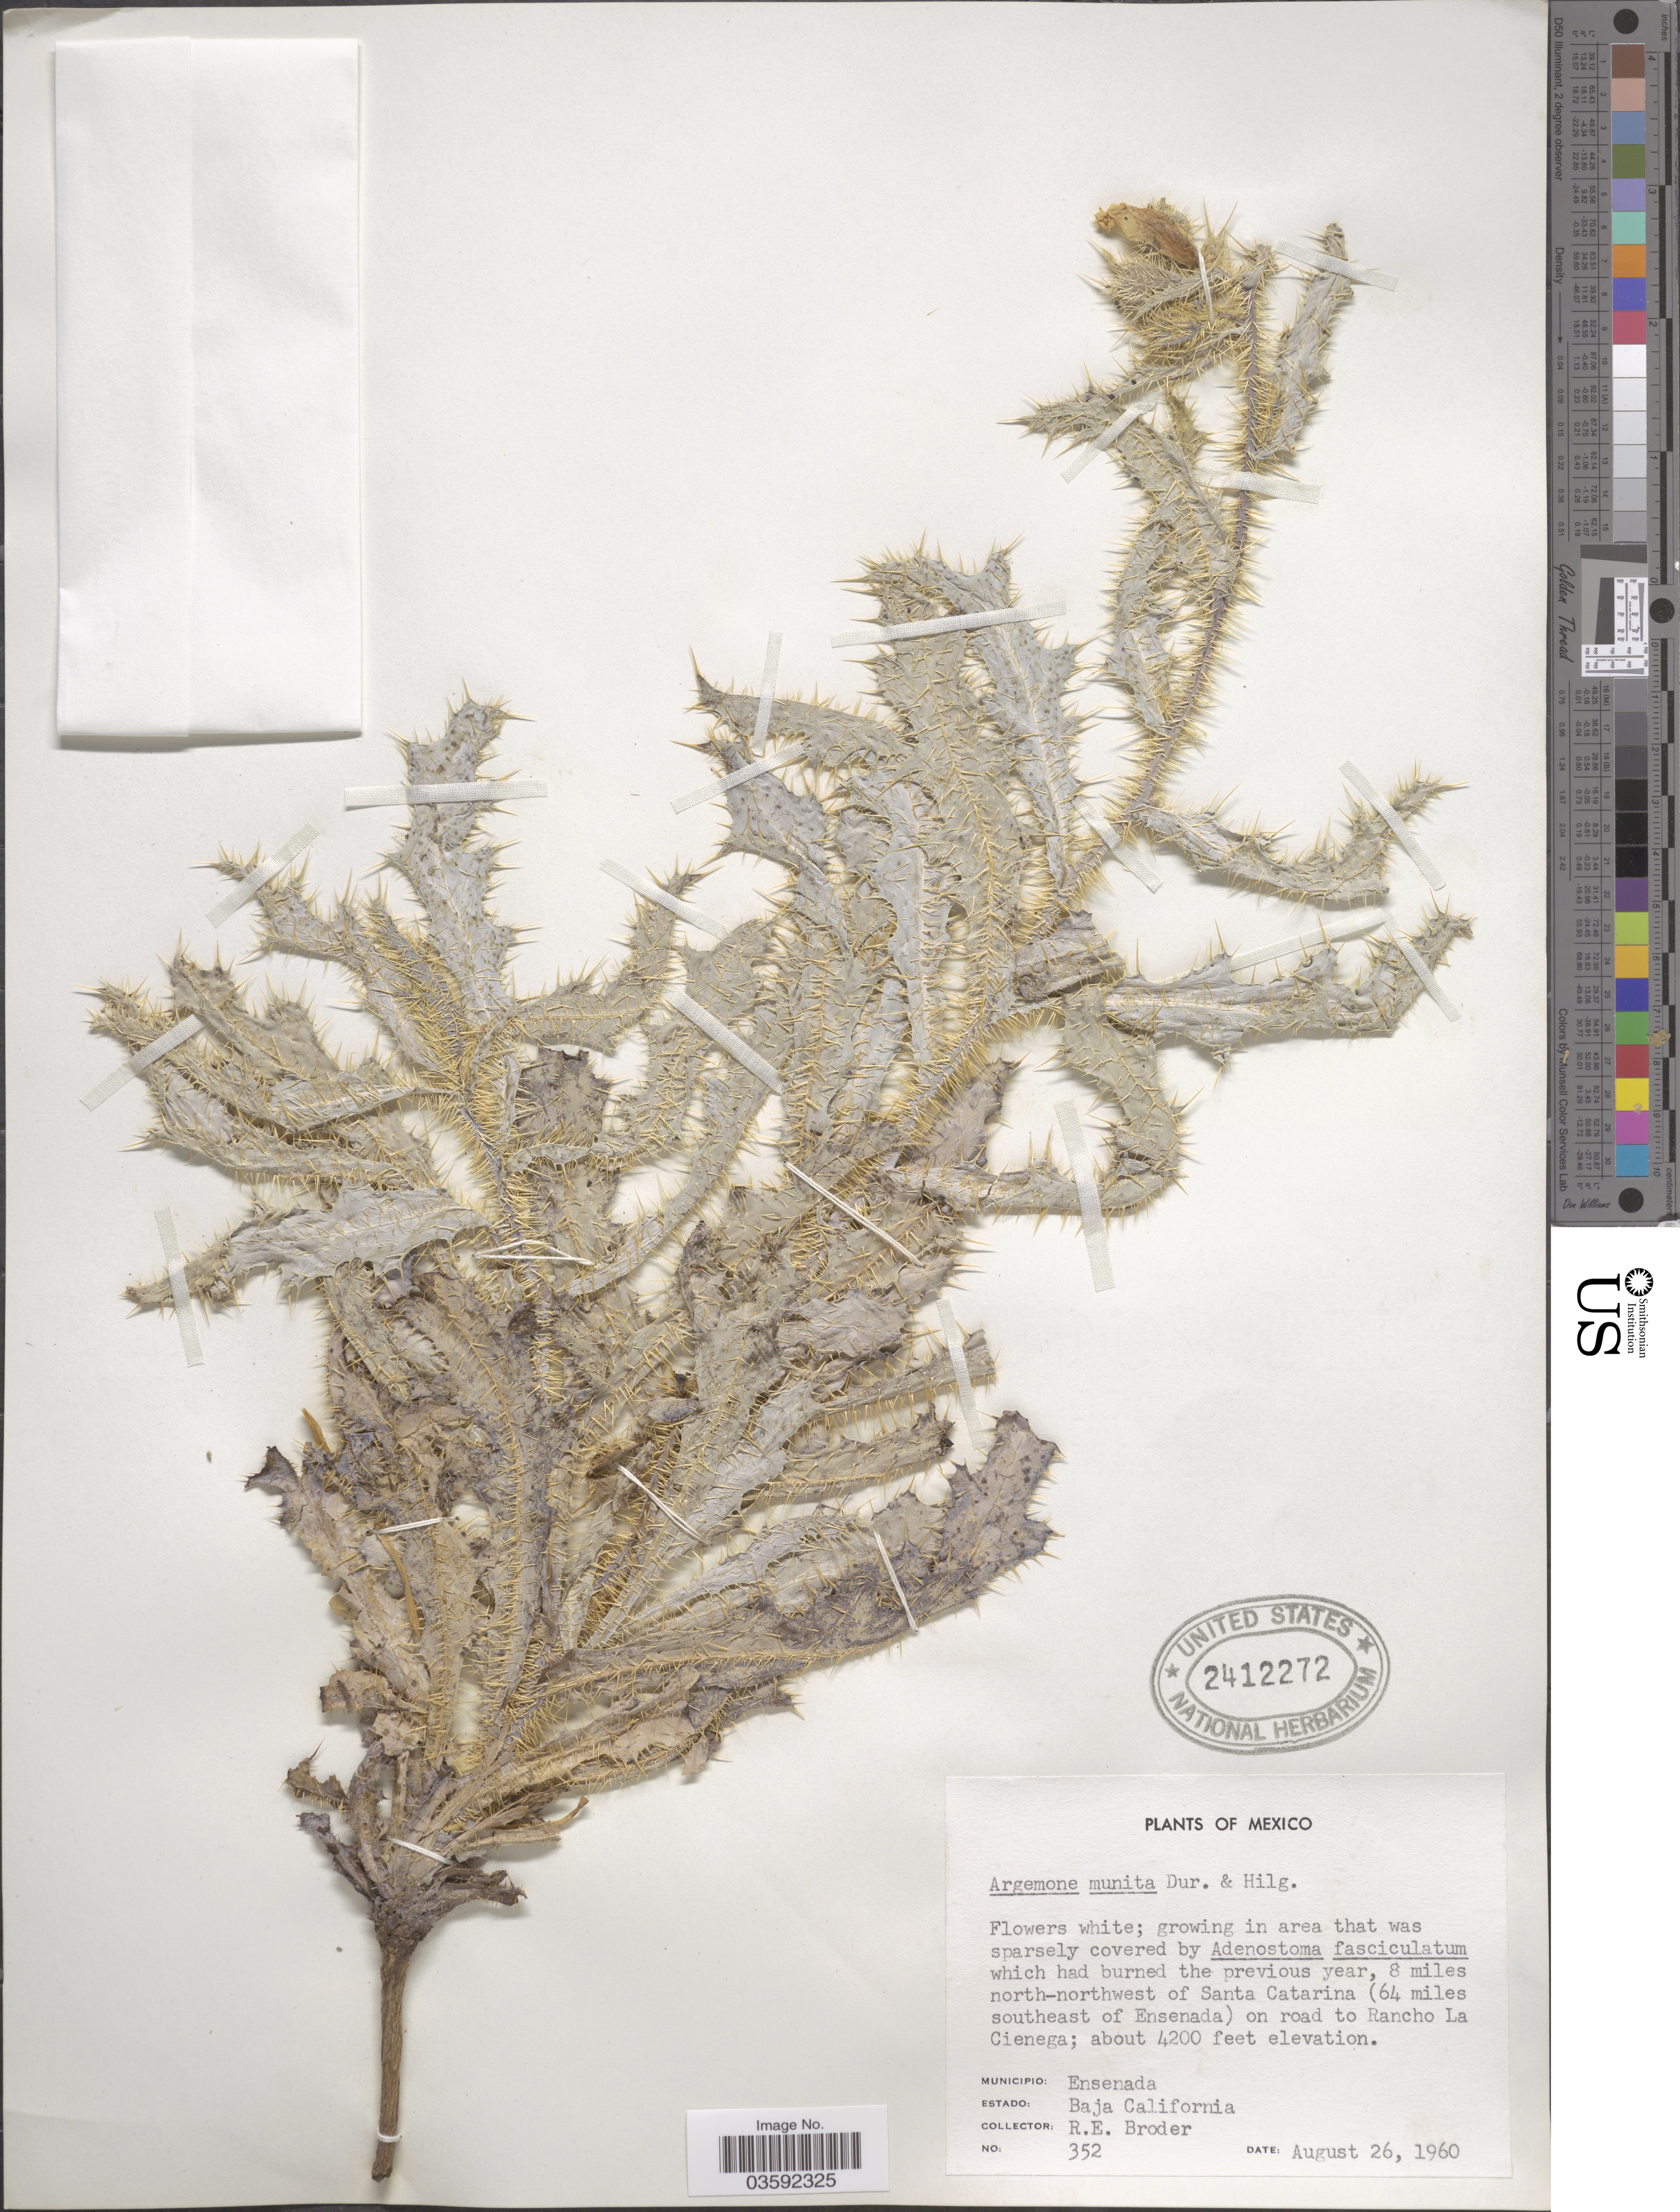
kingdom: Plantae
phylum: Tracheophyta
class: Magnoliopsida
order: Ranunculales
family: Papaveraceae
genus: Argemone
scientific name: Argemone munita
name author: Durand & Hilg.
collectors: R. Broder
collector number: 352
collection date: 1960-08-26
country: Mexico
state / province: Baja California Norte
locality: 8 miles north-northwest of Santa Catarina (64 miles southeast of Ensenada) on road to Rancho La Cienega. Municipio: Ensenada.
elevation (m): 1280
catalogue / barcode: US 2412272